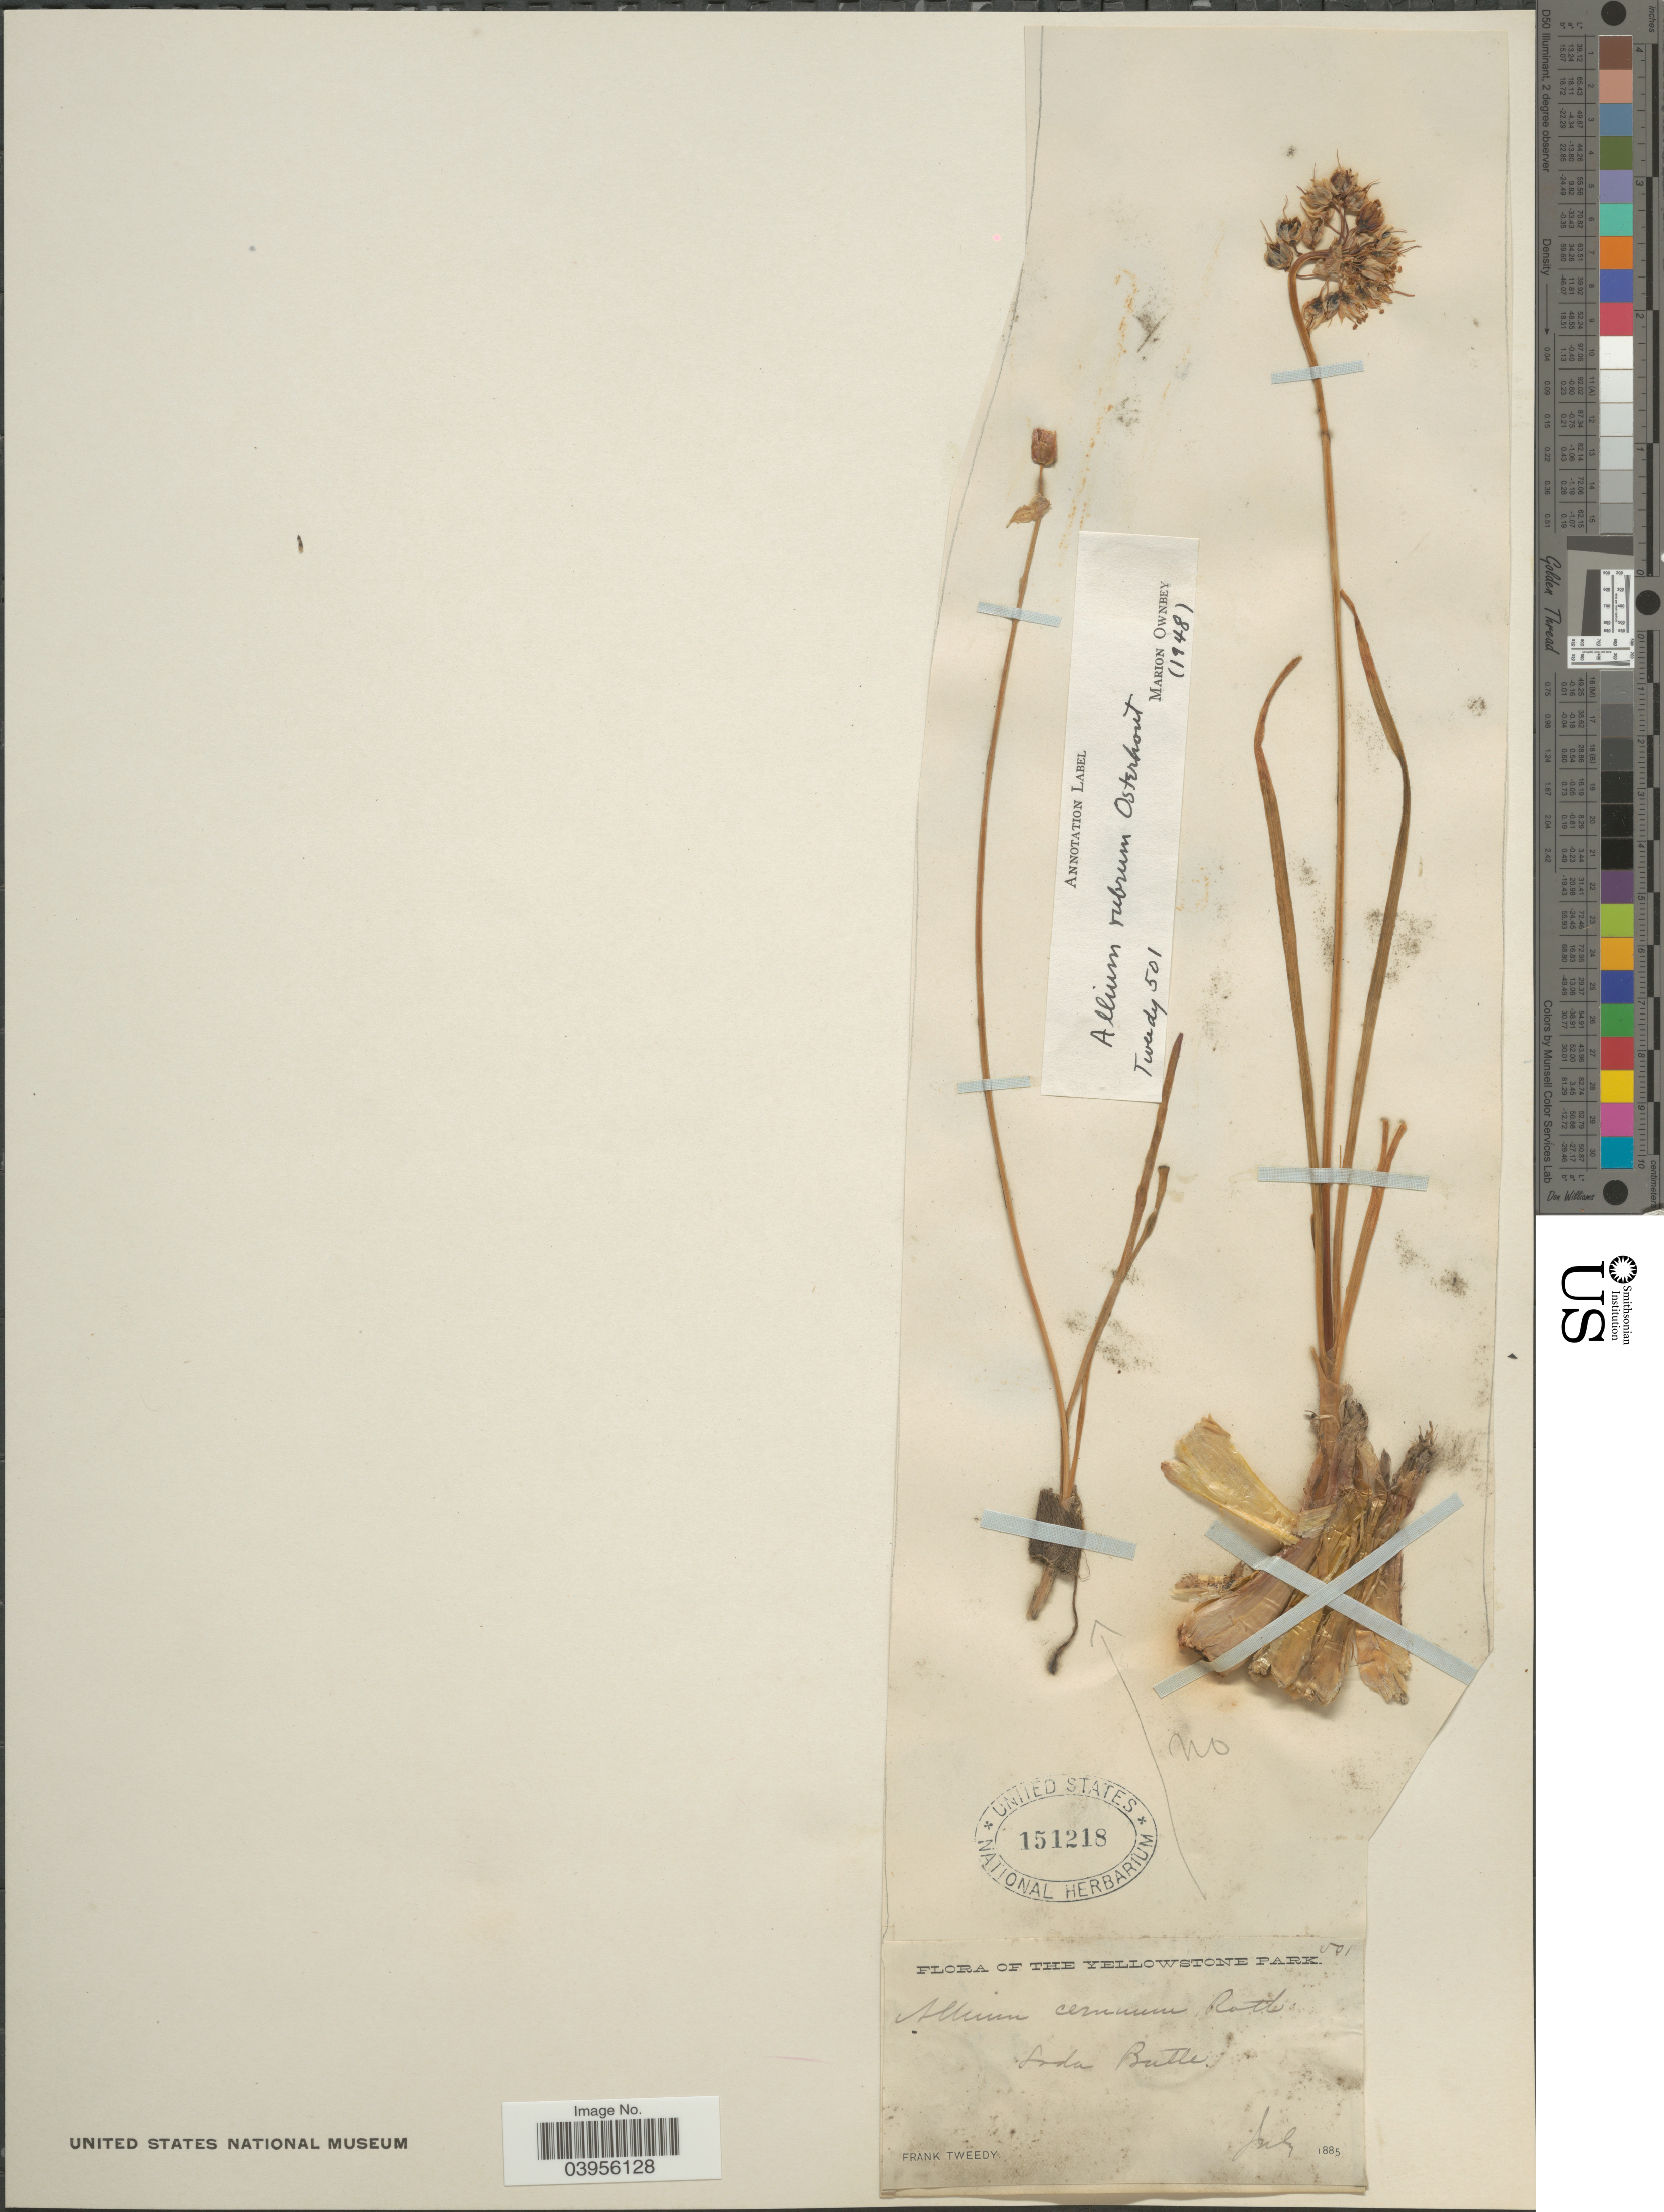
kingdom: Plantae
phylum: Tracheophyta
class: Liliopsida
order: Asparagales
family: Amaryllidaceae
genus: Allium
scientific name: Allium geyeri var. tenerum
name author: M.E. Jones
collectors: F. Tweedy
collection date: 1885-07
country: United States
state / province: Wyoming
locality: The Yellowstone Park. Soda Butte.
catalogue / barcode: US 151218